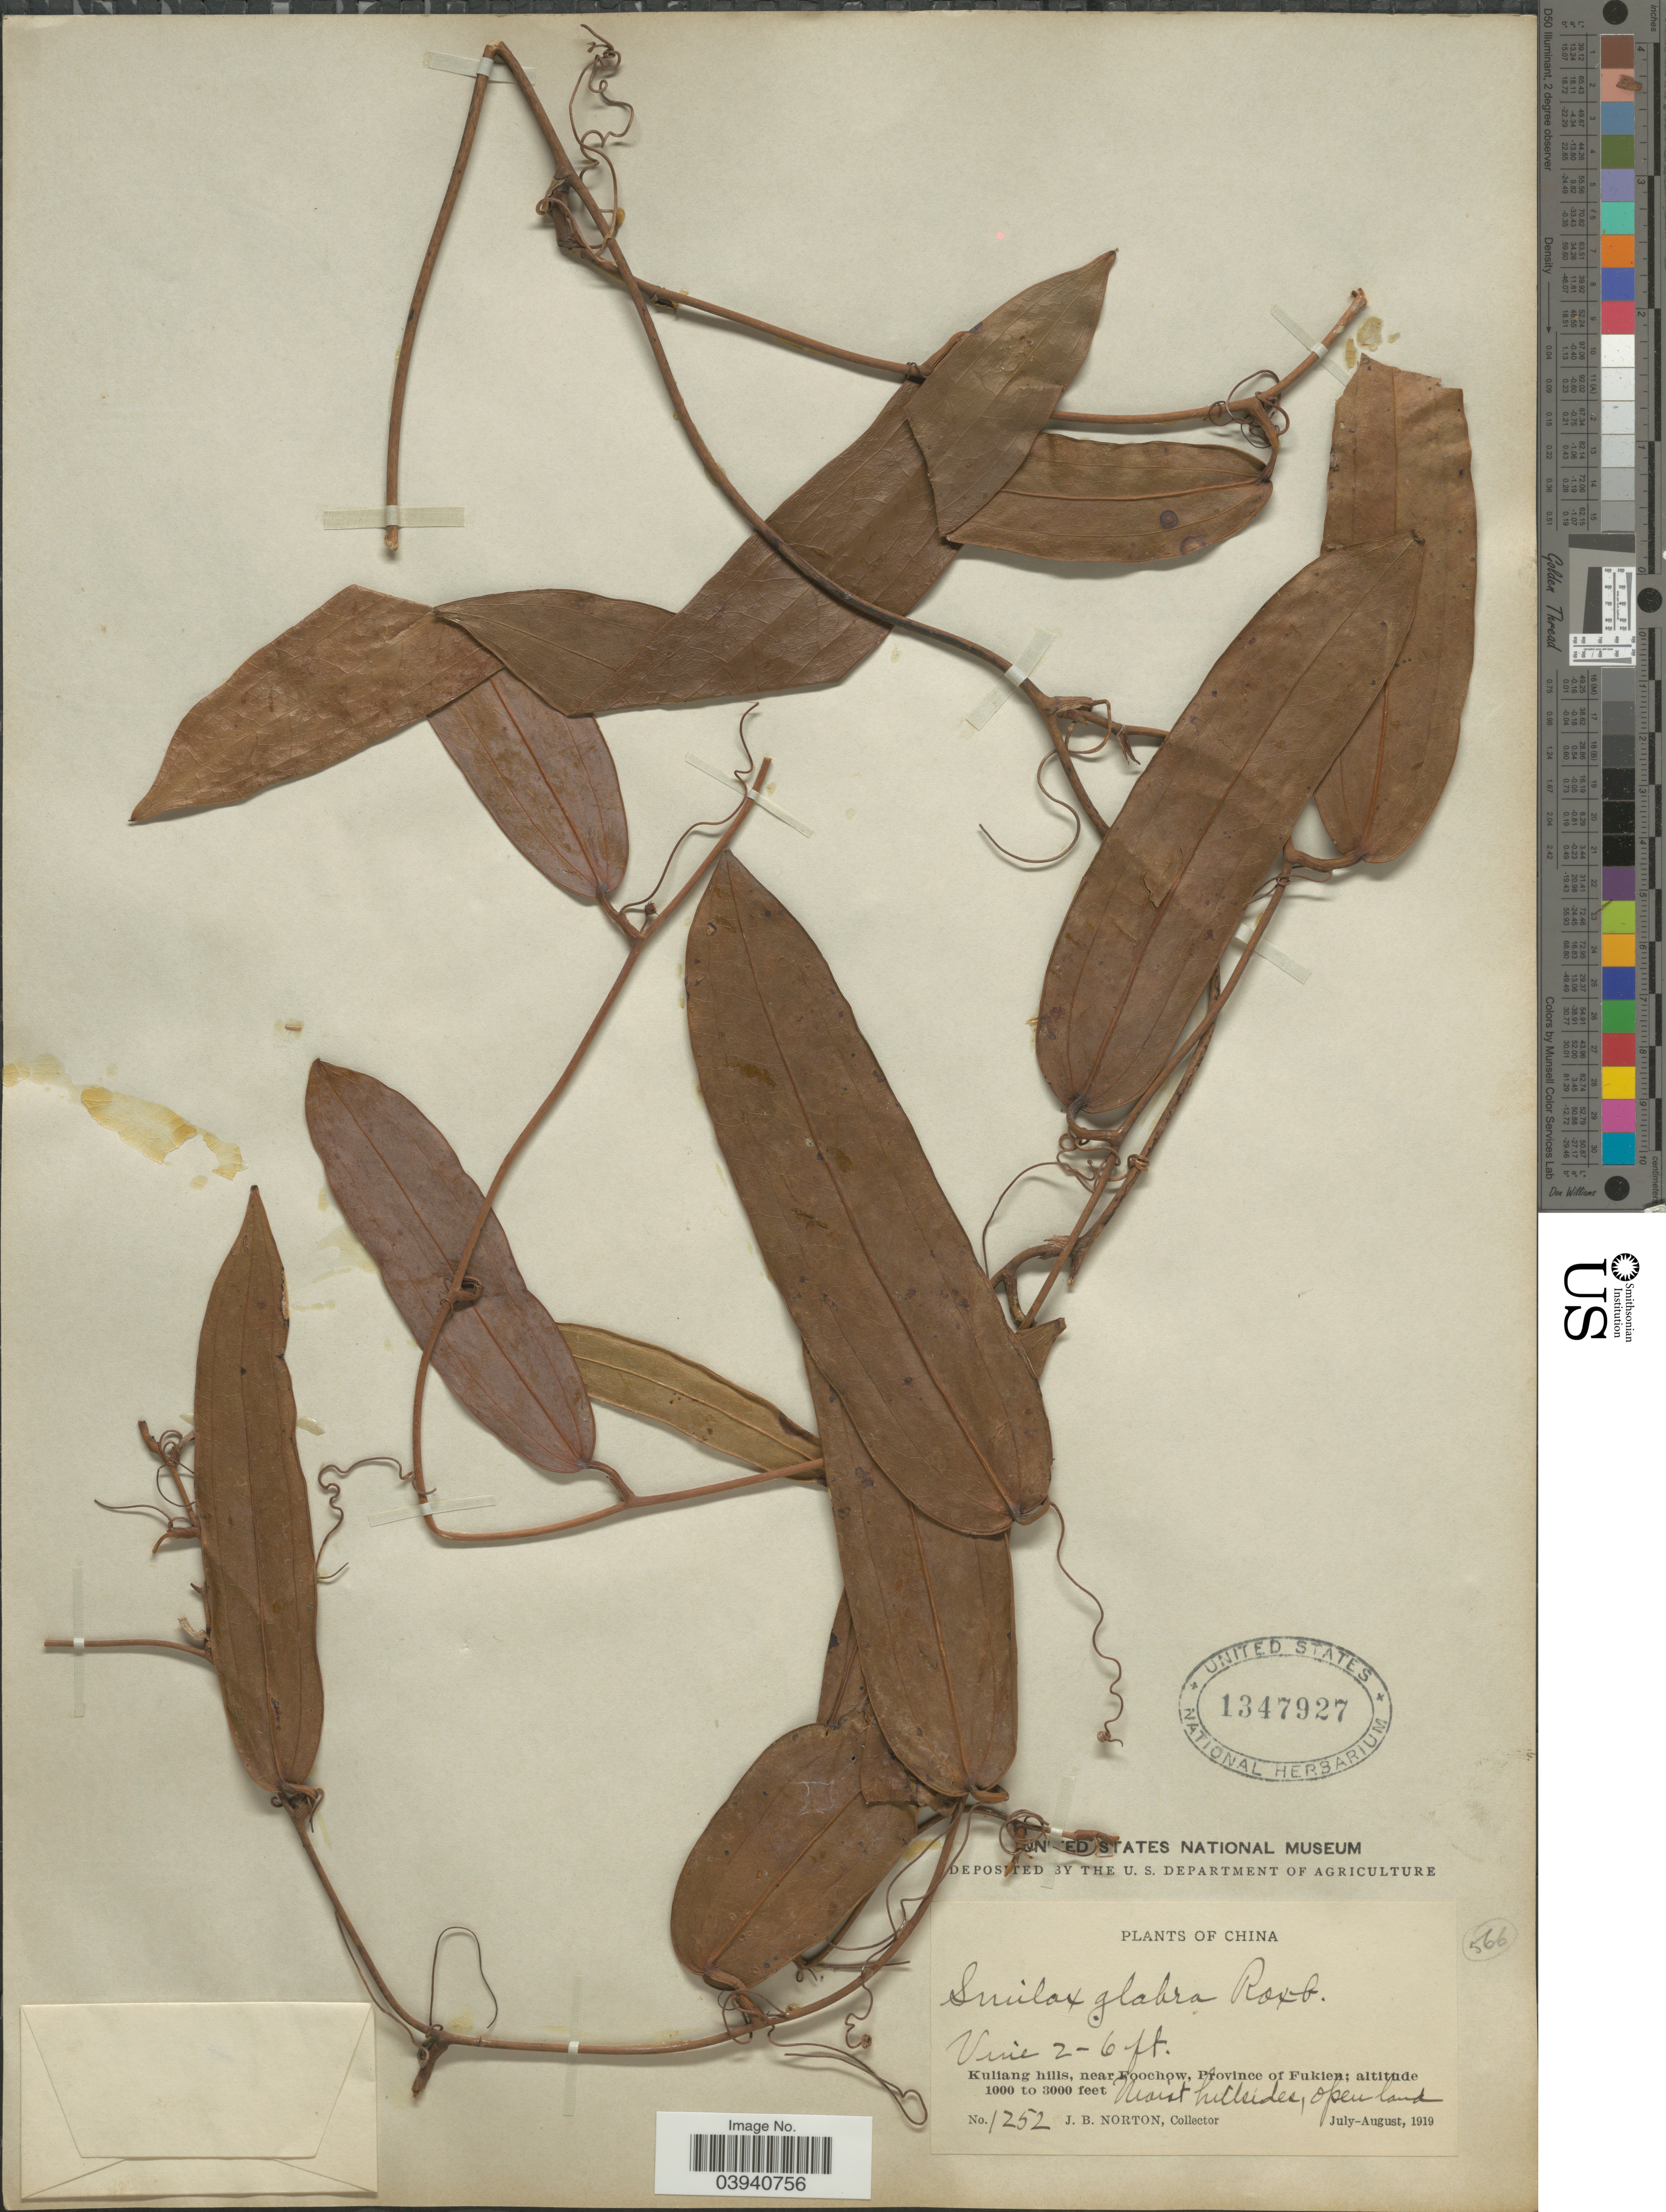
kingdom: Plantae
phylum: Tracheophyta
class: Liliopsida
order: Liliales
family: Smilacaceae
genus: Smilax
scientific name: Smilax glabra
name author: Roxb.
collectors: J. B. Norton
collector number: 1252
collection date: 1919-07/1919-08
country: China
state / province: Fujian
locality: Kuliang hills, near Foochow, Province of Fukien.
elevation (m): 305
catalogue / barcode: US 1347927